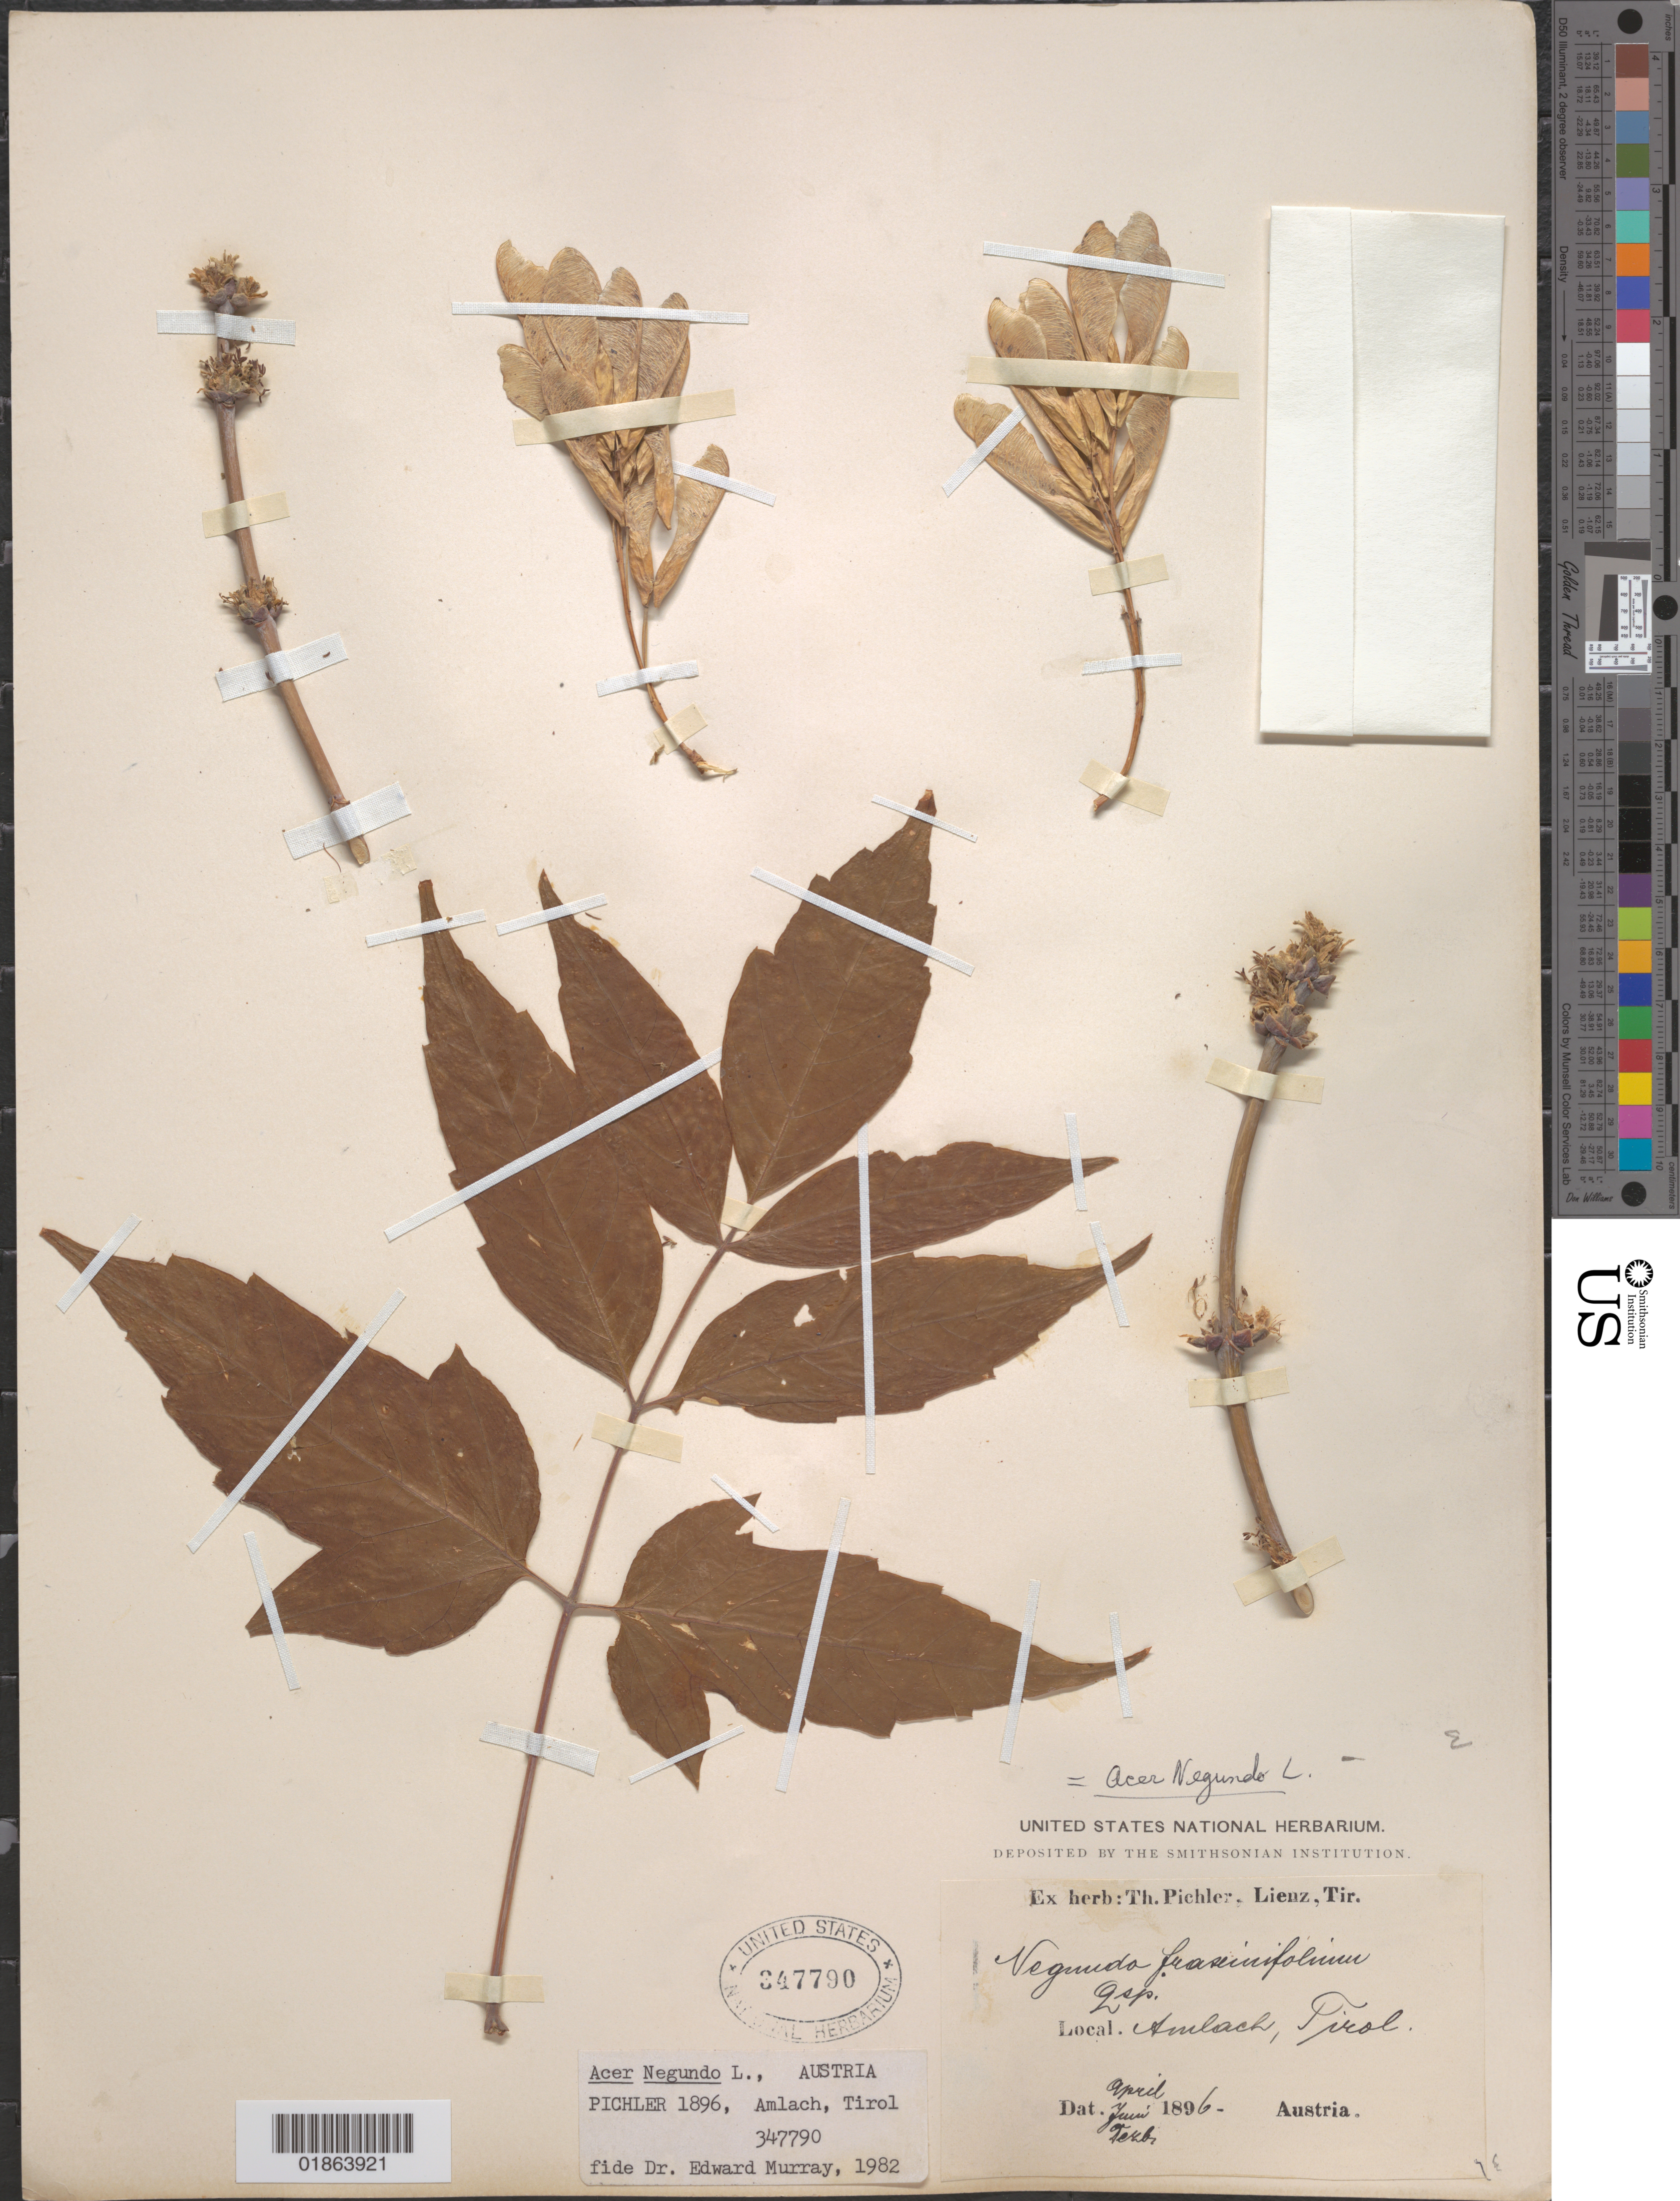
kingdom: Plantae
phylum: Tracheophyta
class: Magnoliopsida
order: Sapindales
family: Sapindaceae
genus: Acer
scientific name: Acer negundo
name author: L.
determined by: Murray, Edward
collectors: ex herb. T. Pichler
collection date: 1896-04,1896-06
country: Austria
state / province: Tirol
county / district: Lienz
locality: Amlach, Tirol [Tyrol]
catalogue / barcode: US 347790